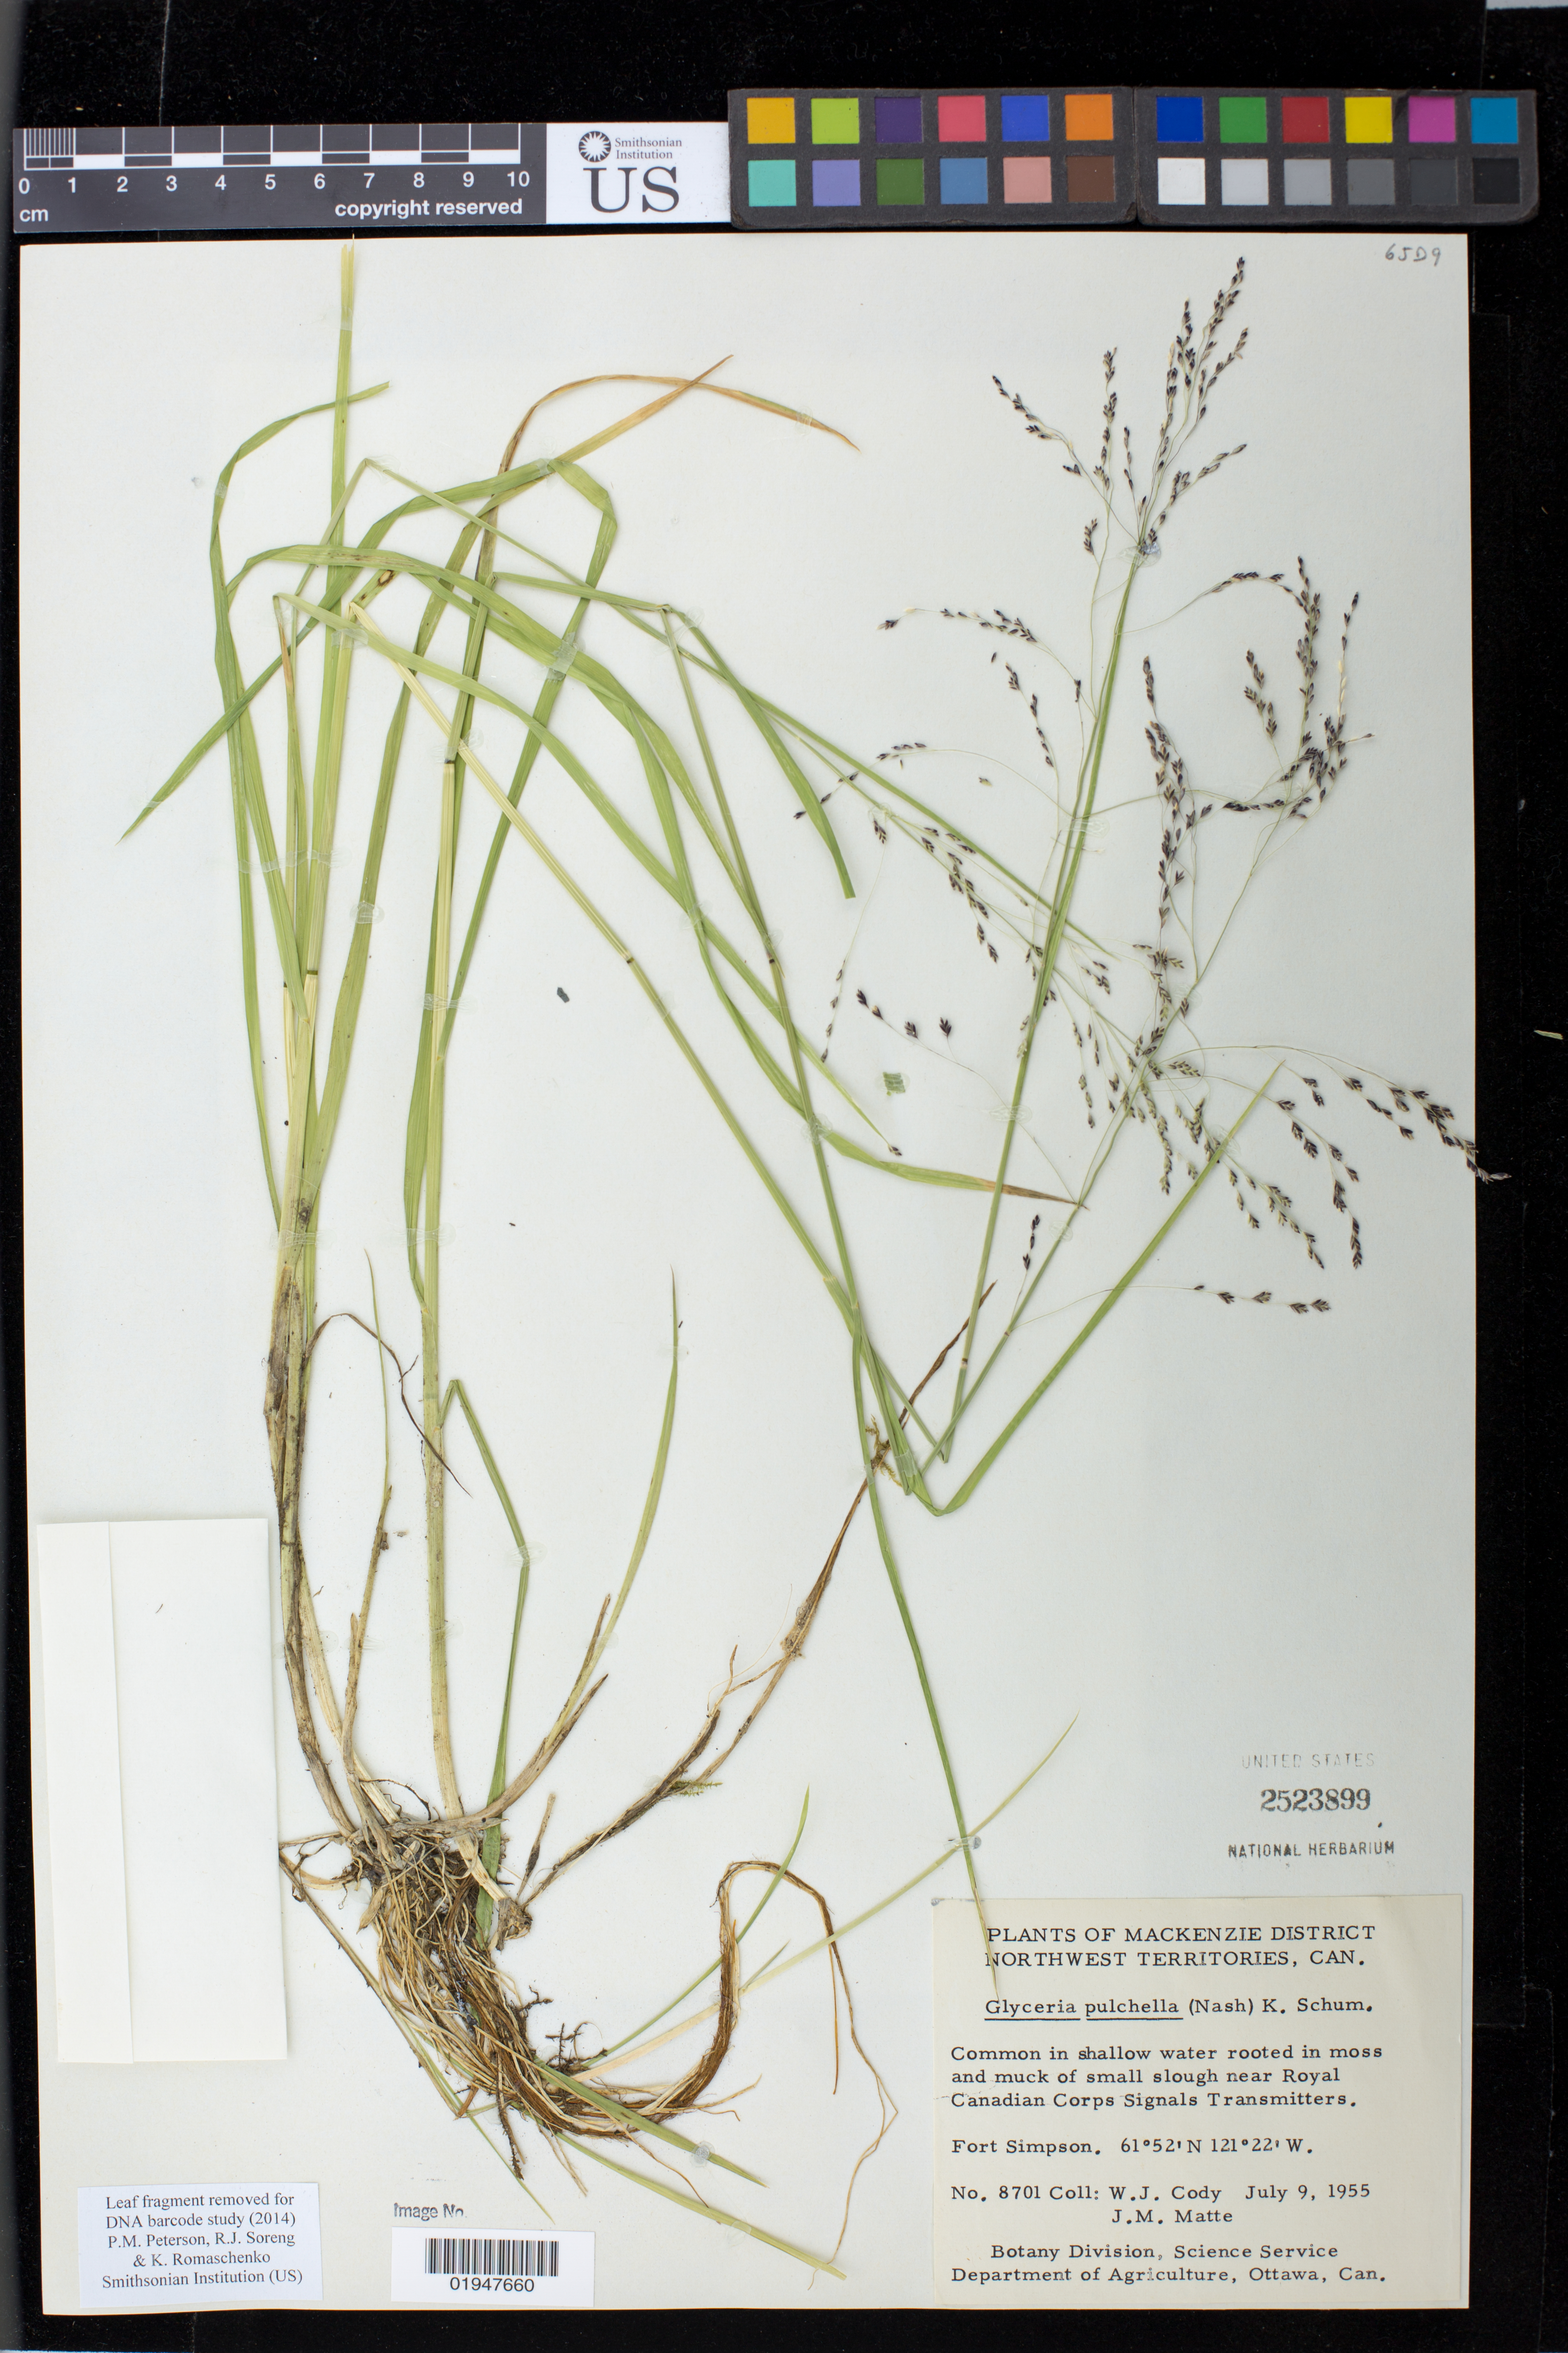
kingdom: Plantae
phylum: Tracheophyta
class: Liliopsida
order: Poales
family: Poaceae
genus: Glyceria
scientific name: Glyceria pulchella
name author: (Nash) K. Schum.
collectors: W. Cody & J. Matte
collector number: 8701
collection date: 1955-07-09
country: Canada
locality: near Royal Canadian Corps Signals Transmitters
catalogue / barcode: US 2523899